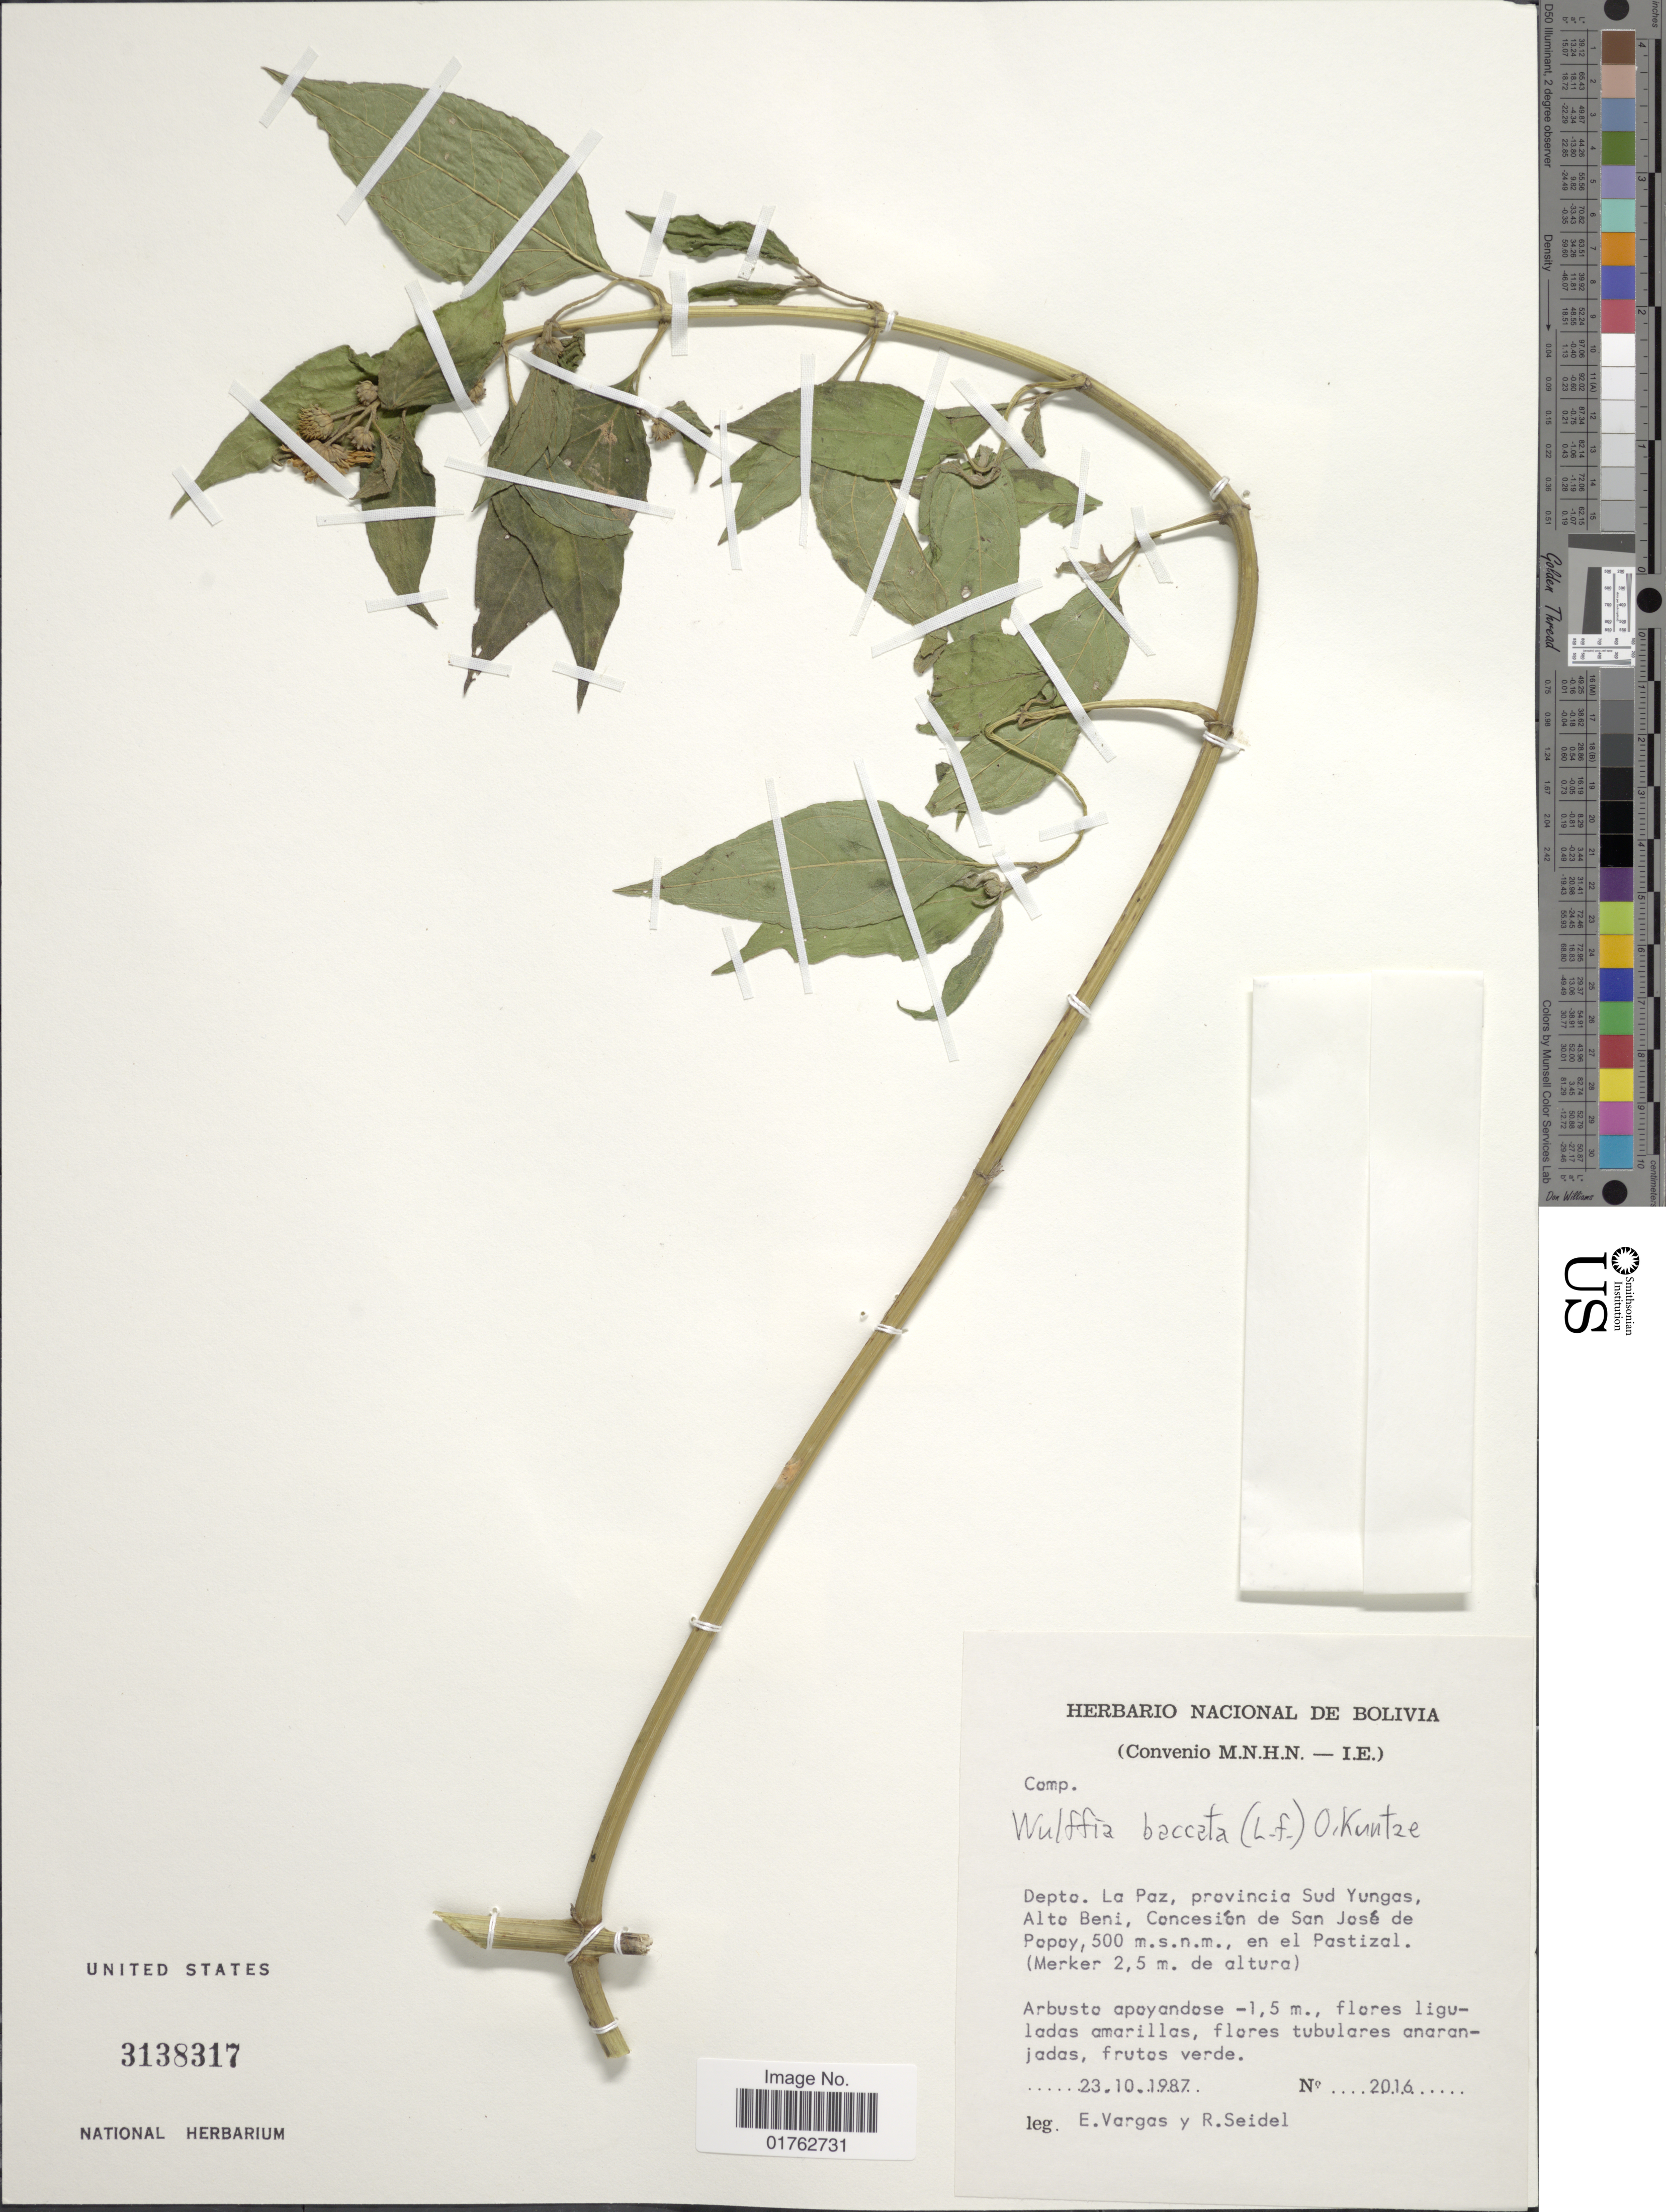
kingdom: Plantae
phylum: Tracheophyta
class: Magnoliopsida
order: Asterales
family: Asteraceae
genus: Wulffia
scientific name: Wulffia baccata var. baccata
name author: (L.) Kuntze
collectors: E. Vargas & R. Seidel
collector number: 2016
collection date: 1987-10-23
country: Bolivia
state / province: La Paz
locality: Depto. La Paz, provincia Sud Yungas, Alto Beni, concesion de San Jose de Popay, en el Pastizal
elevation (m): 500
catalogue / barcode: US 3138317